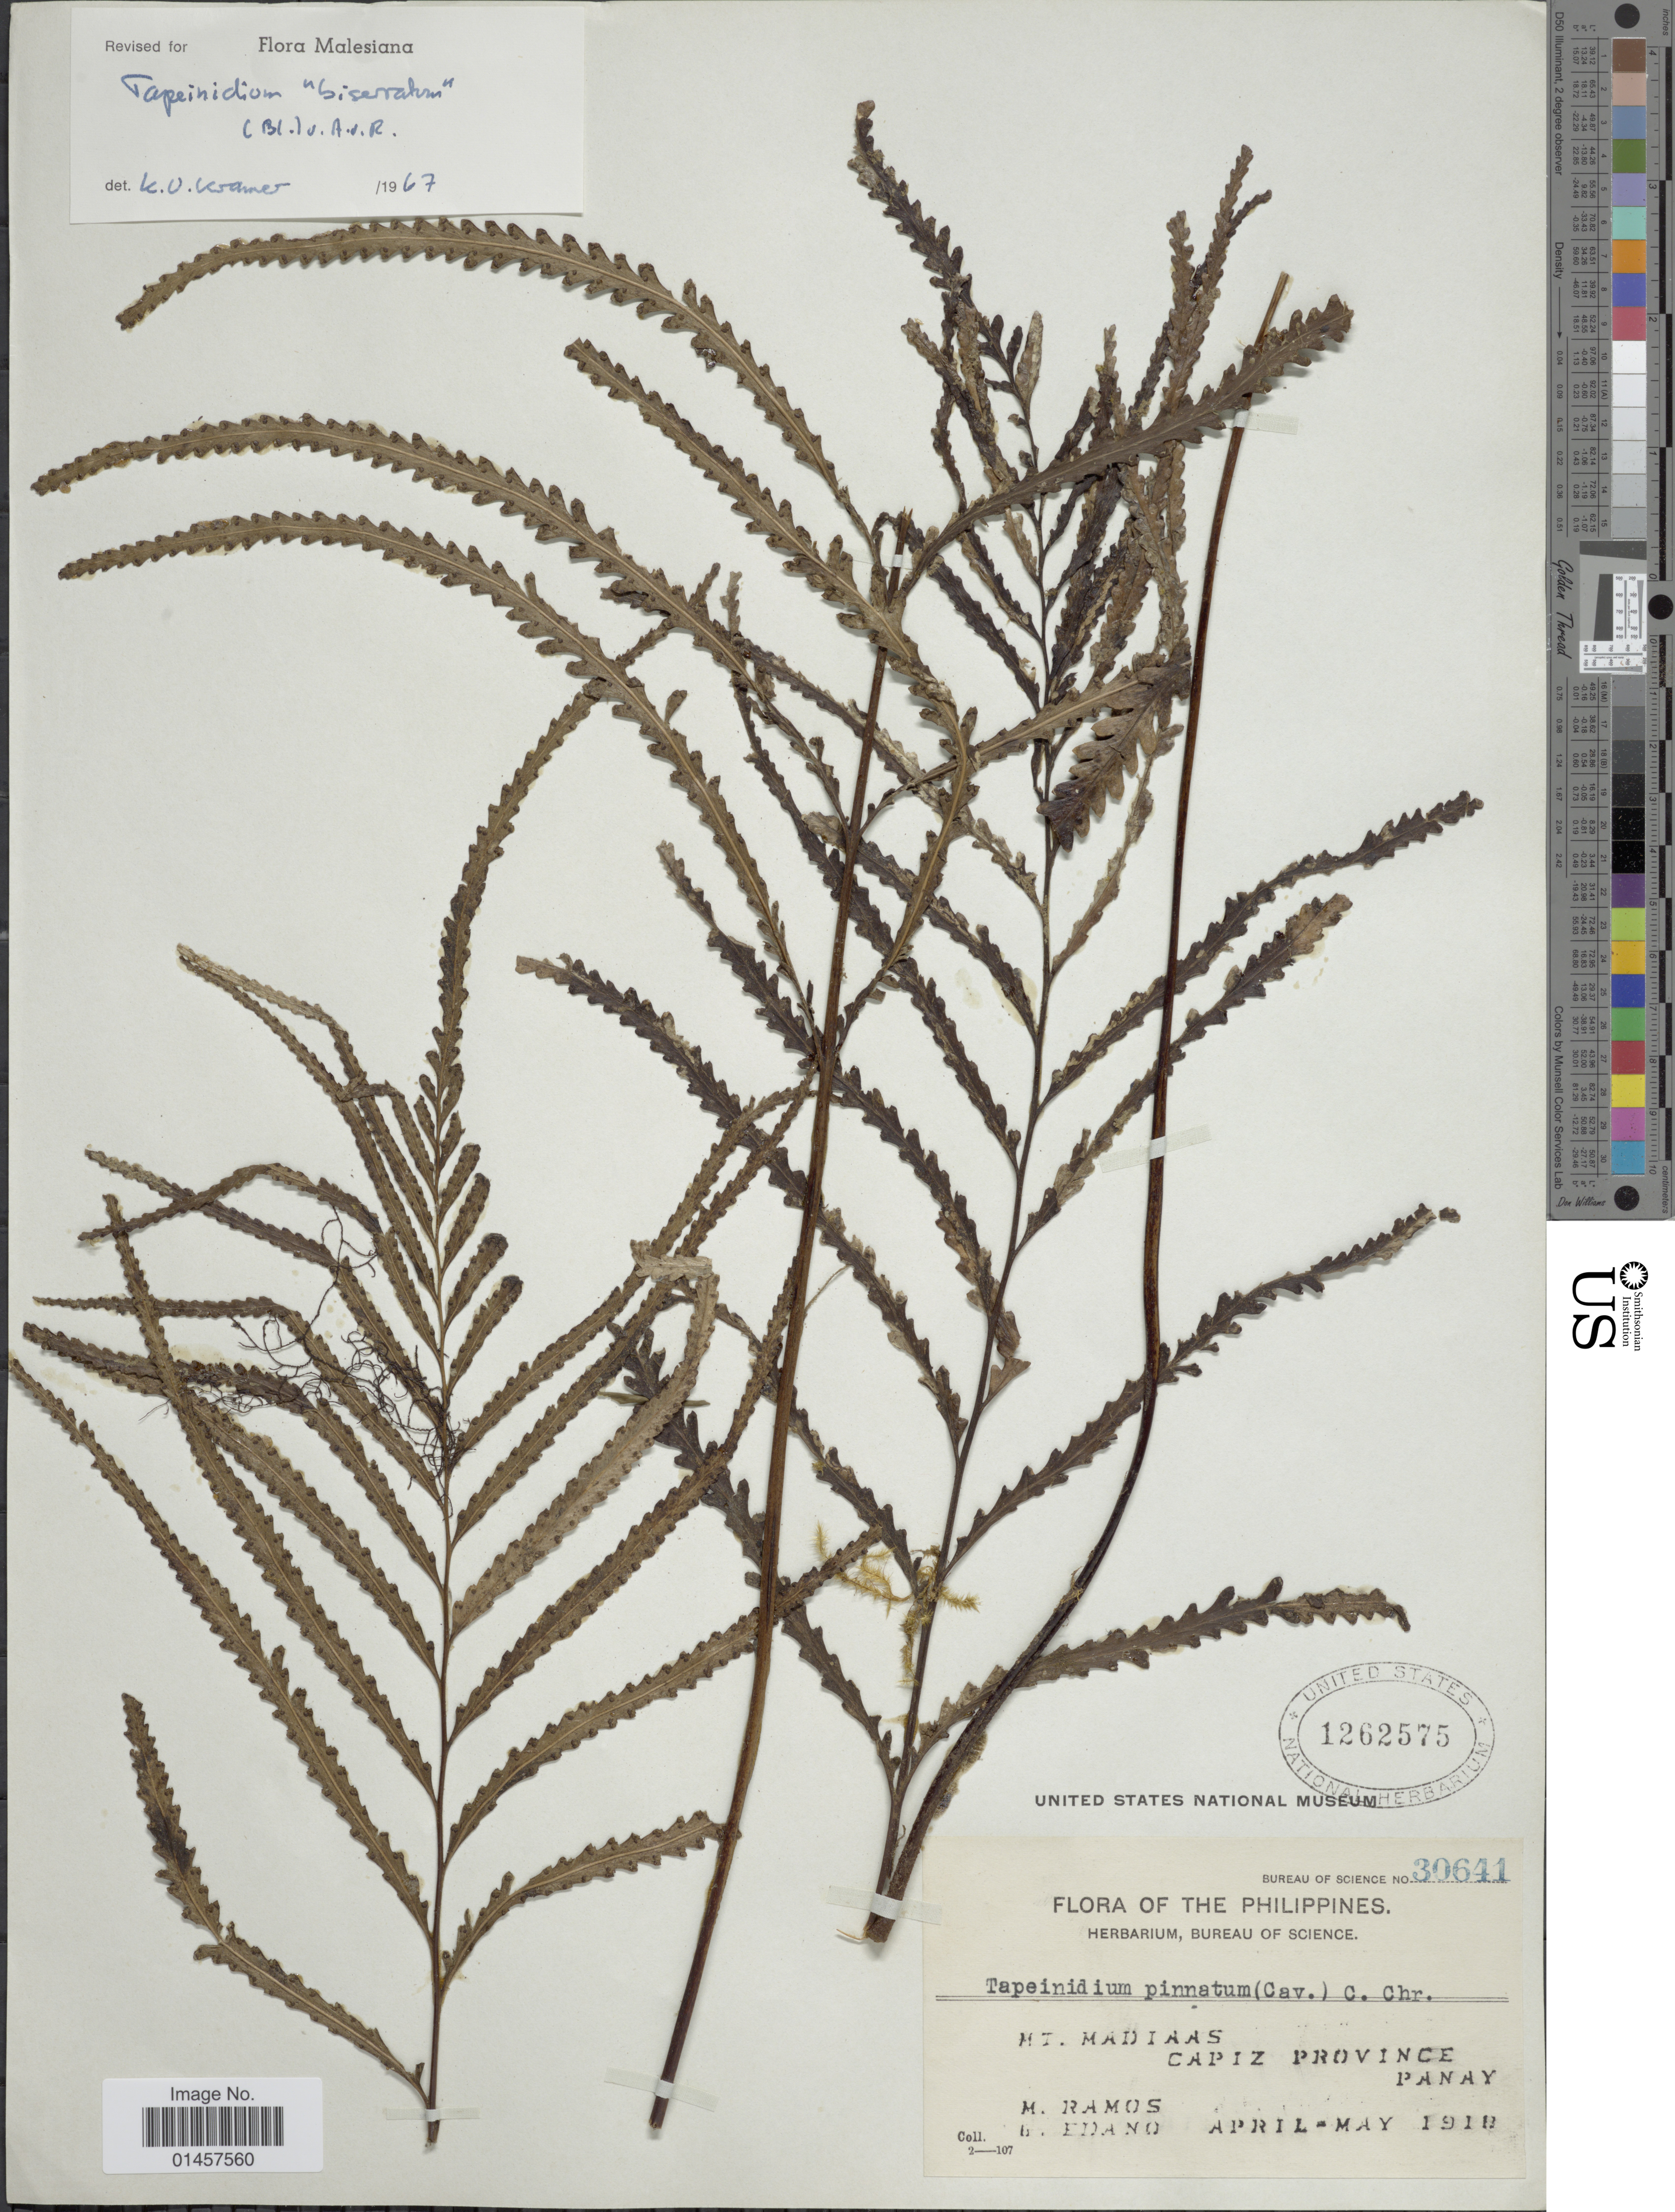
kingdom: Plantae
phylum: Tracheophyta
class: Polypodiopsida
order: Polypodiales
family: Lindsaeaceae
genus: Tapeinidium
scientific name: Tapeinidium biserratum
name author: (Blume) Alderw.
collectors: M. Ramos & G. Edaño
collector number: Bureau of Science 30641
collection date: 1918-04/1918-05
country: Philippines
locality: Mt. Madiaas, Capiz Province, Panay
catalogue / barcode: US 1262575